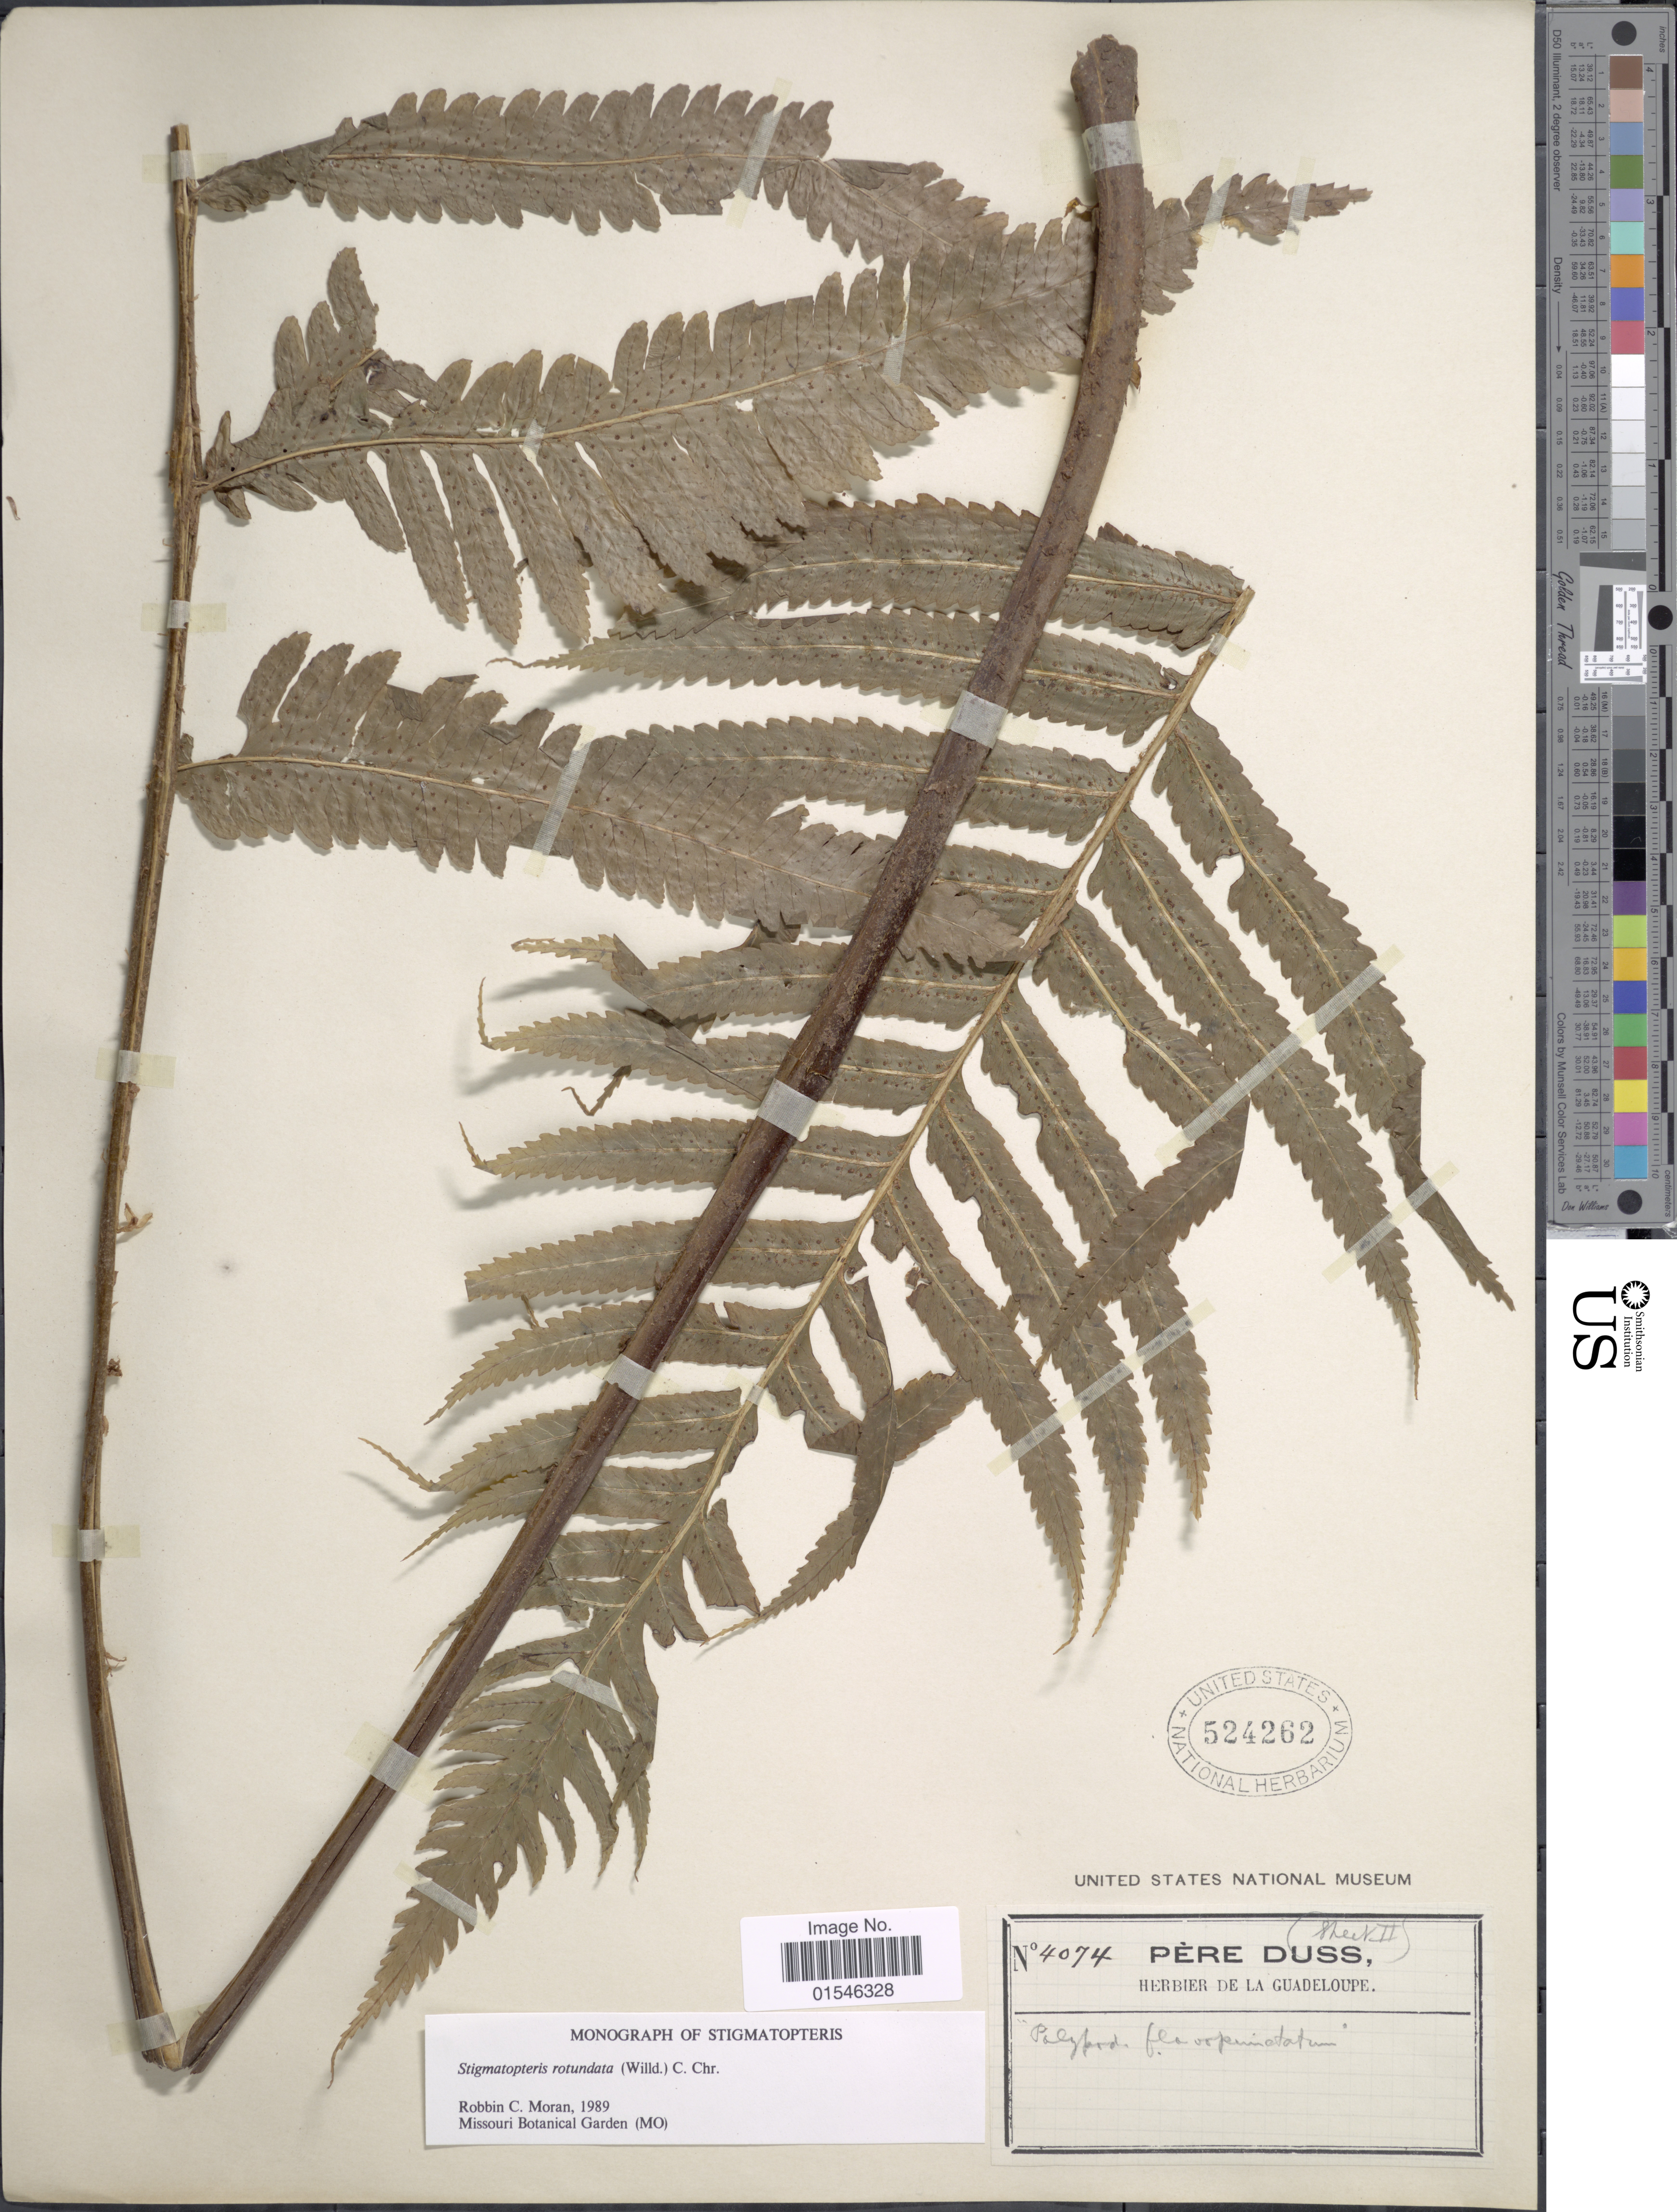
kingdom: Plantae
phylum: Tracheophyta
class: Polypodiopsida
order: Polypodiales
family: Dryopteridaceae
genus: Stigmatopteris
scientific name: Stigmatopteris rotundata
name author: (Willd.) C. Chr.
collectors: Père Duss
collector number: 4074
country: Guadeloupe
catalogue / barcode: US 524262